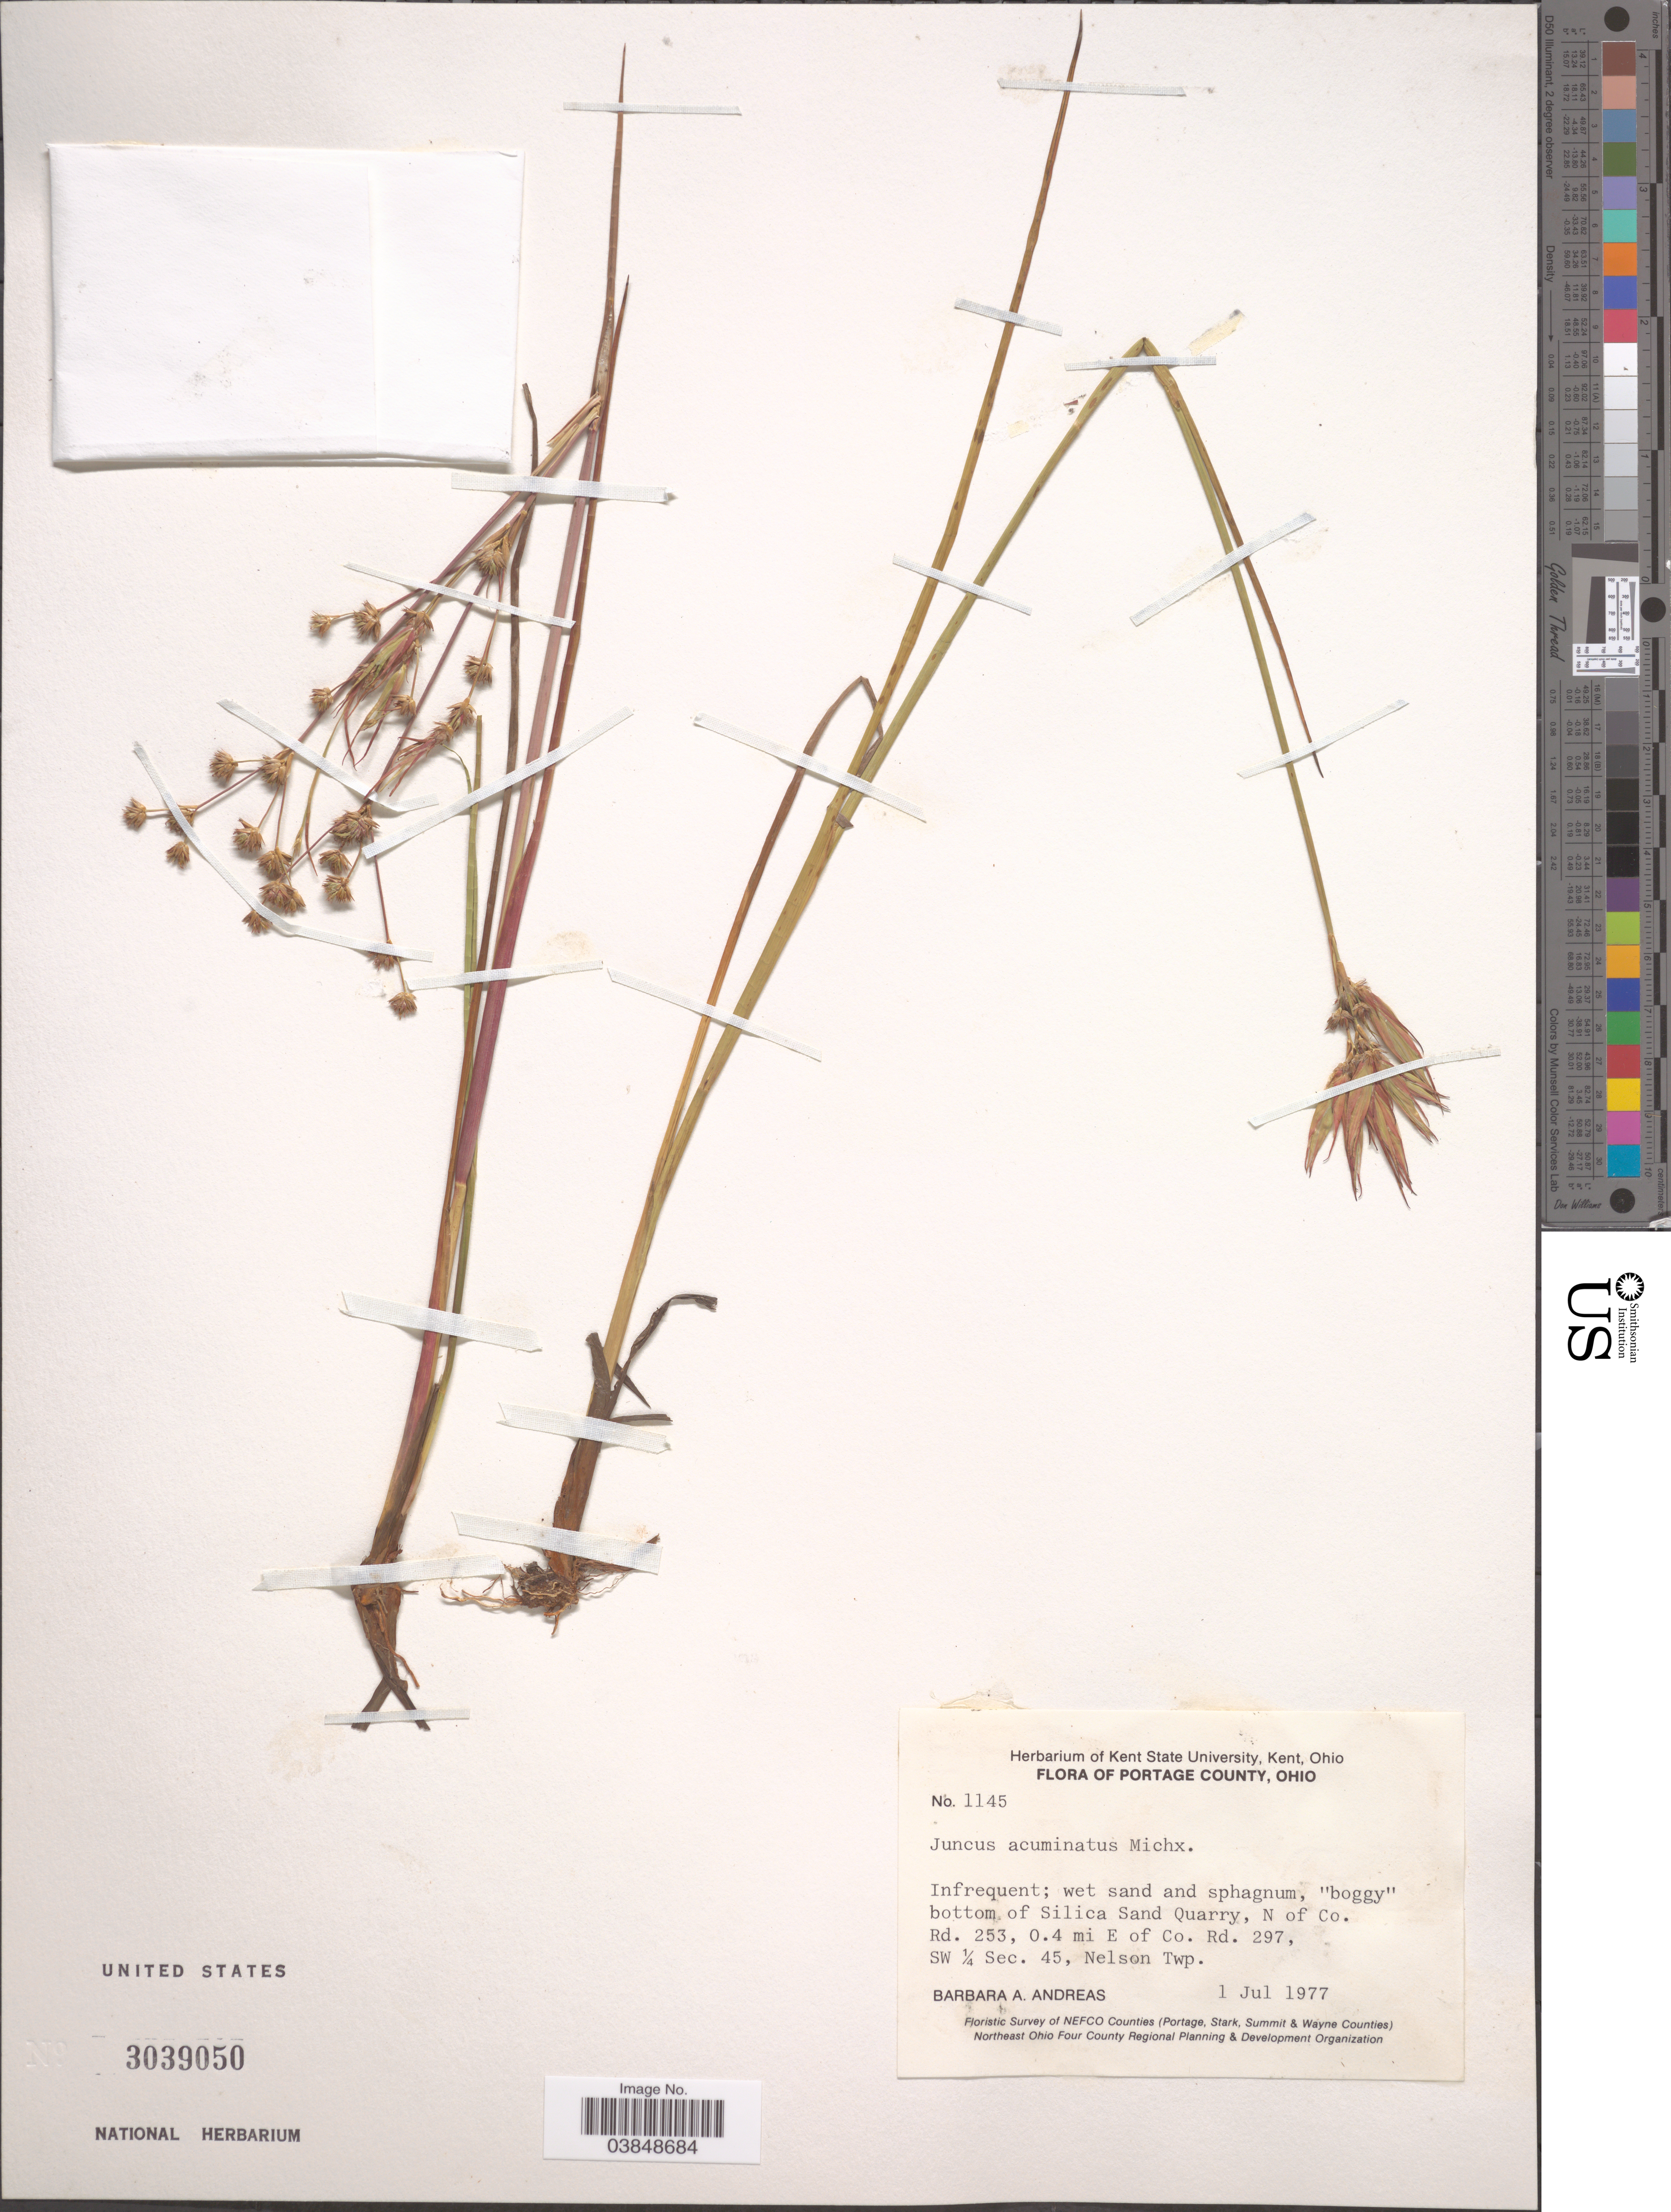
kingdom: Plantae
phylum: Tracheophyta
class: Liliopsida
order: Poales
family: Juncaceae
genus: Juncus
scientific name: Juncus acuminatus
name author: Michx.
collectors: B. A. Andreas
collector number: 1145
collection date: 1977-07-11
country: United States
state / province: Ohio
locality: Portage County. Bottom of Silica Sand Quarry, N of Co. Rd. 253, 0.4 mi E of Co. Rd. 297, SW ¼ Sec. 45, Nelson Twp.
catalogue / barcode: US 3039050